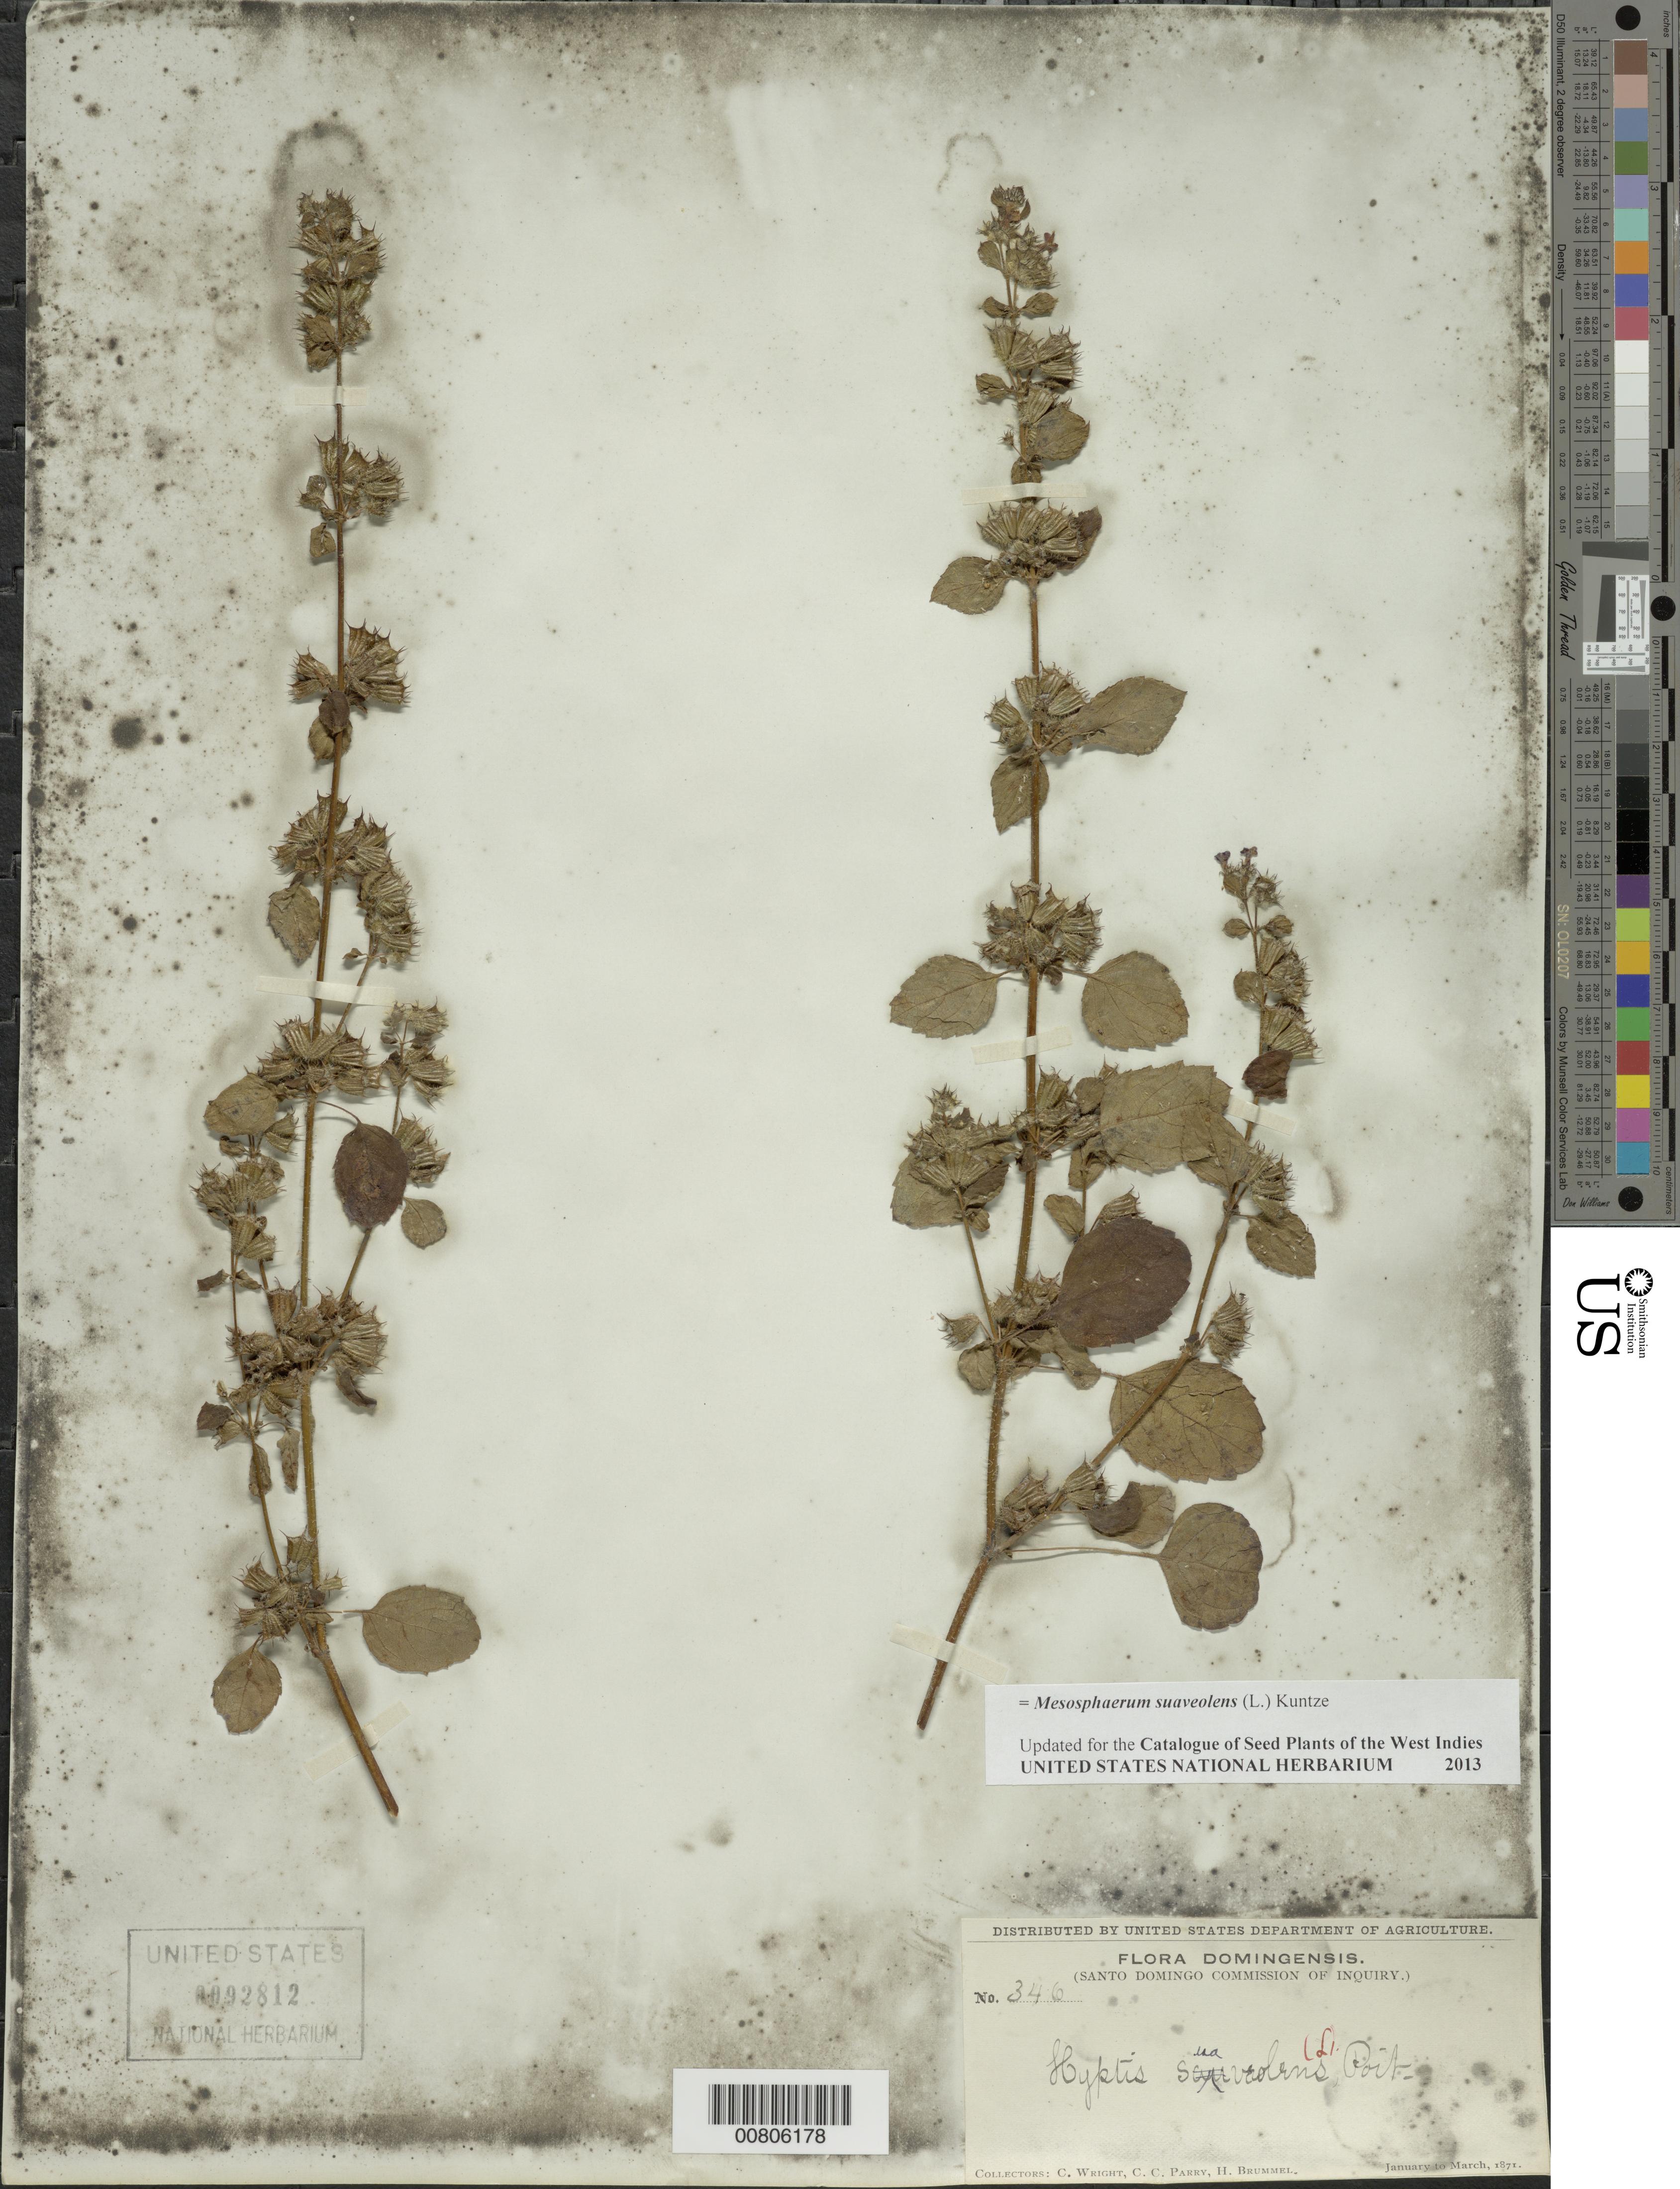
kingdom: Plantae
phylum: Tracheophyta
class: Magnoliopsida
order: Lamiales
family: Lamiaceae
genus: Mesosphaerum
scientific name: Mesosphaerum suaveolens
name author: (L.) Kuntze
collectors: C. Wright, C. C. Parry & H. Brummel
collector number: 346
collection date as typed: Jan 1871 to -- Mar 1871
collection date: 1871-01/1871-03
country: Dominican Republic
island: Hispaniola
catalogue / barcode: US 92812